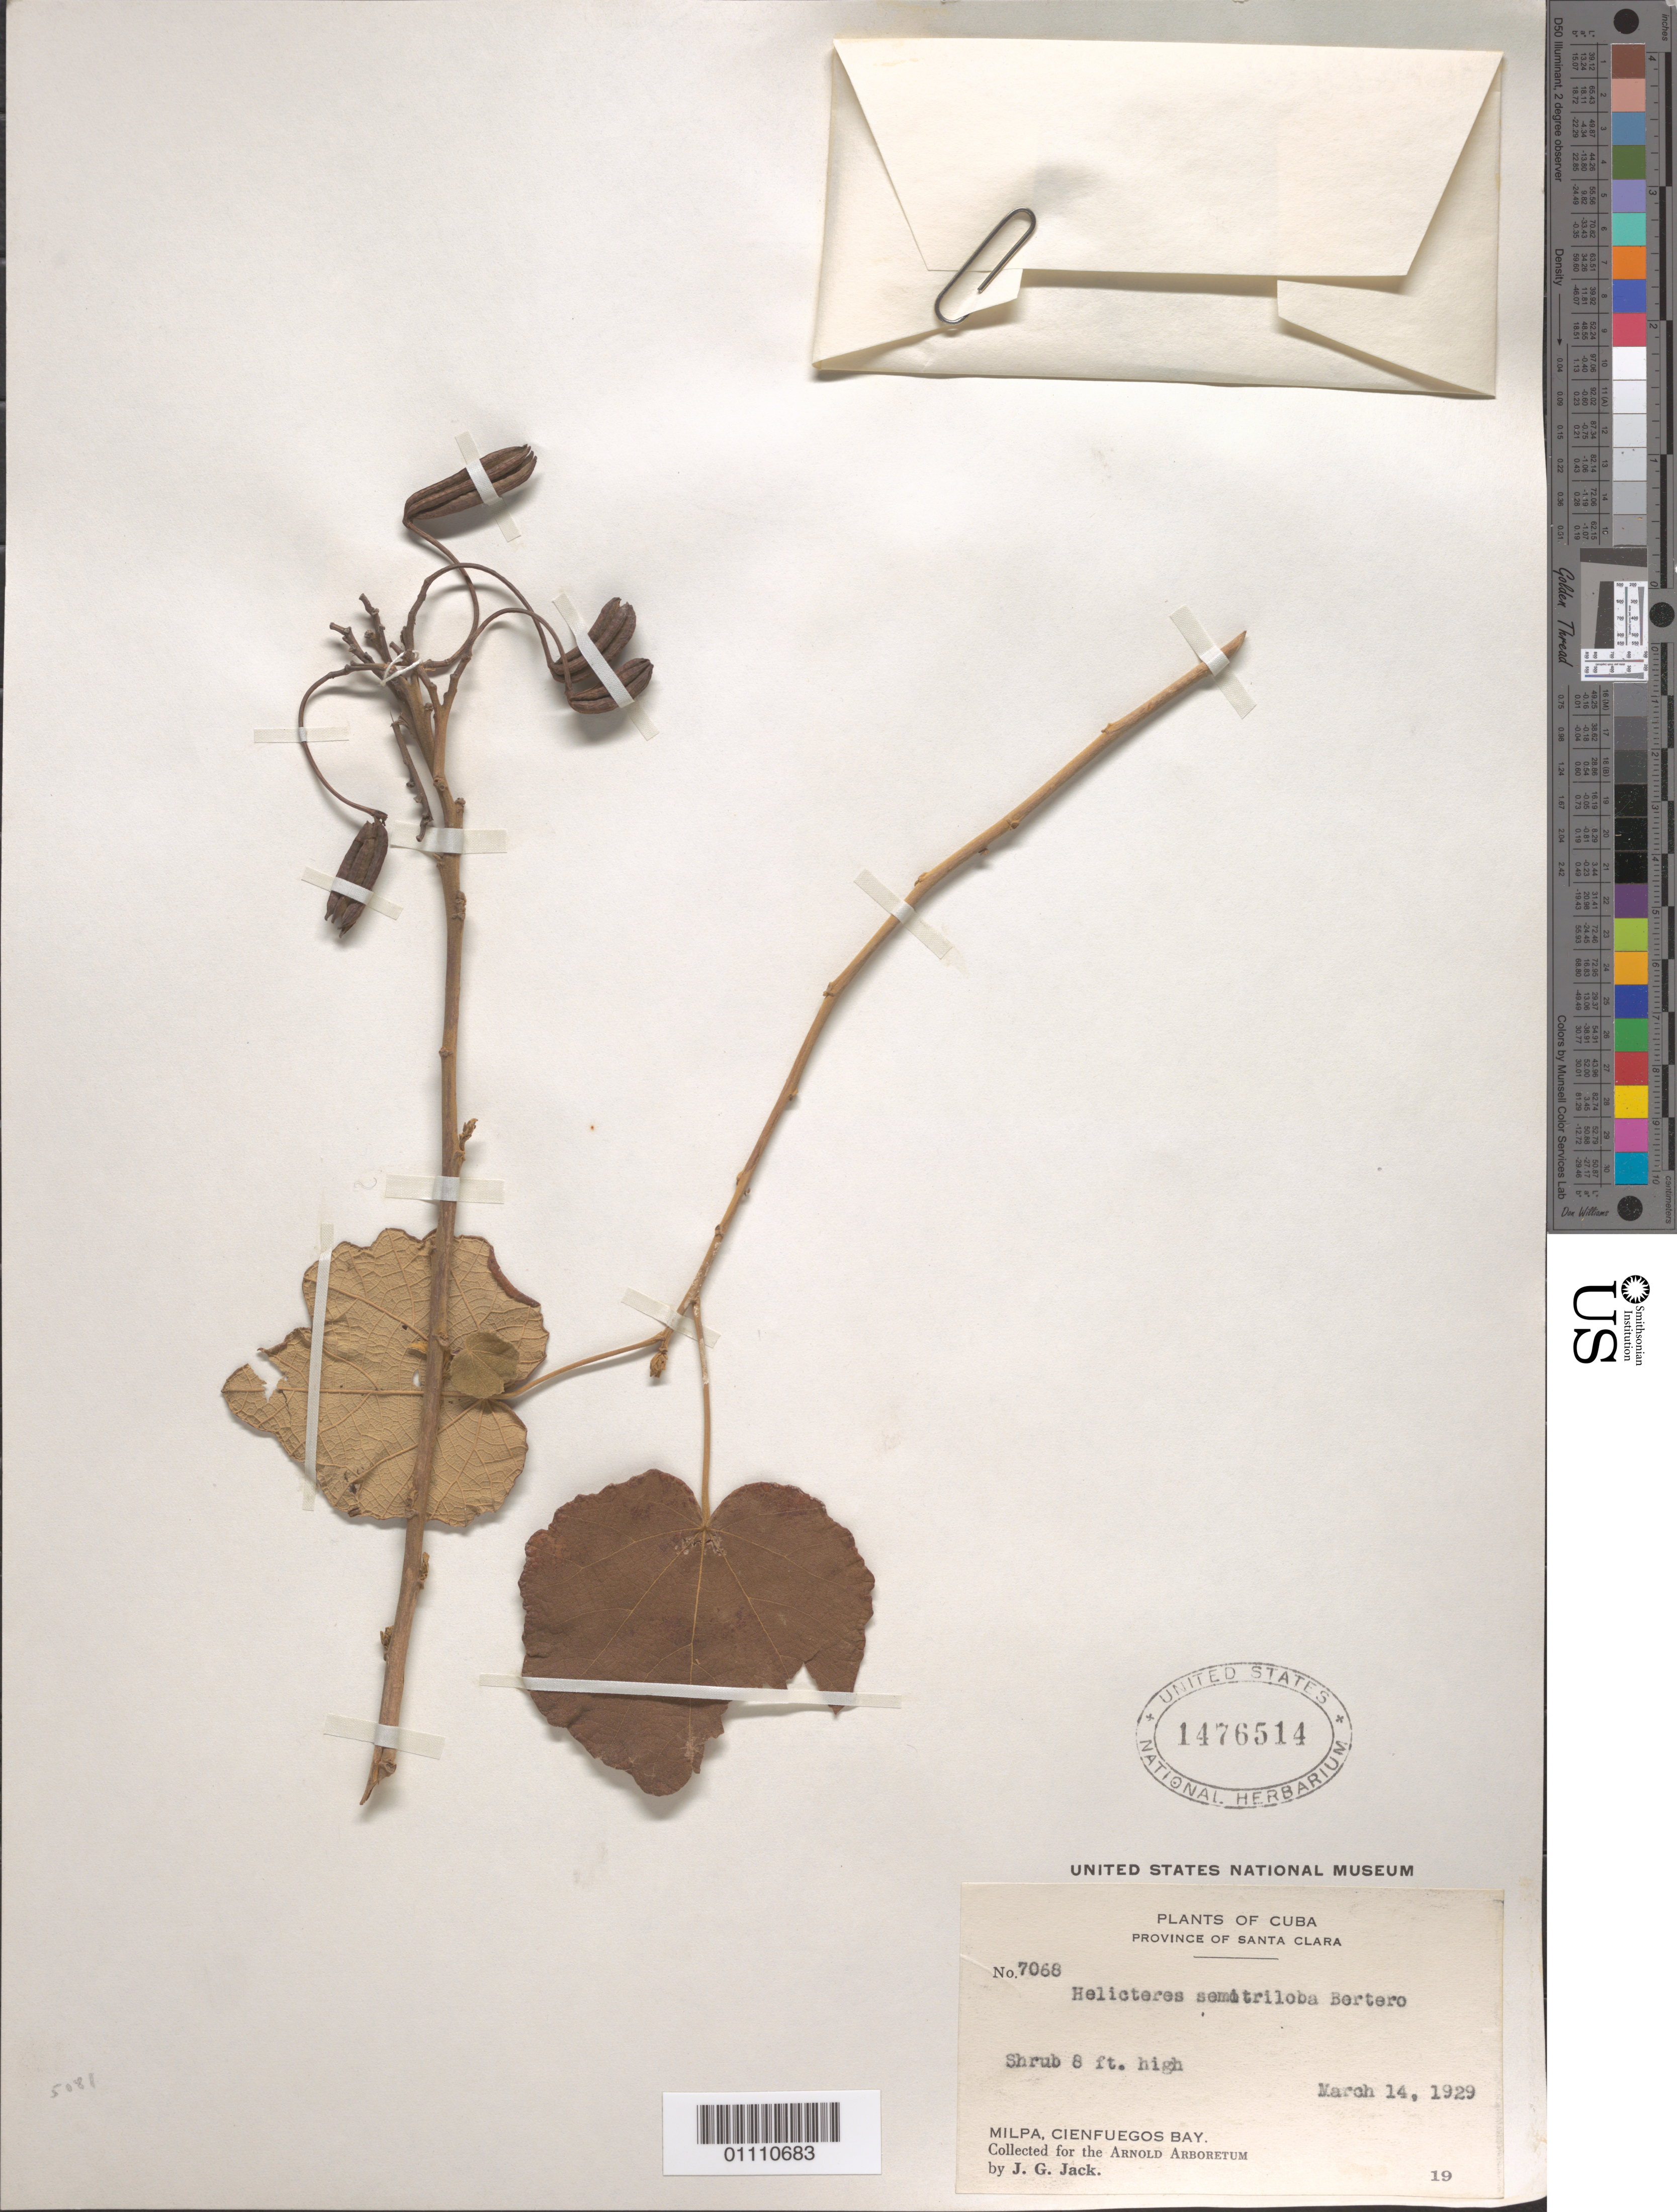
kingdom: Plantae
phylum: Tracheophyta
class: Magnoliopsida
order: Malvales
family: Malvaceae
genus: Helicteres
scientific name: Helicteres semitriloba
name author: Bertero ex DC.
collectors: J. G. Jack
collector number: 7068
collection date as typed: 14 Mar 1929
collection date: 1929-03-14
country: Cuba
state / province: Cienfuegos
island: Cuba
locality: Milpa, Cienfuegos Bay, Province of Santa Clara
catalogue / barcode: US 1476514